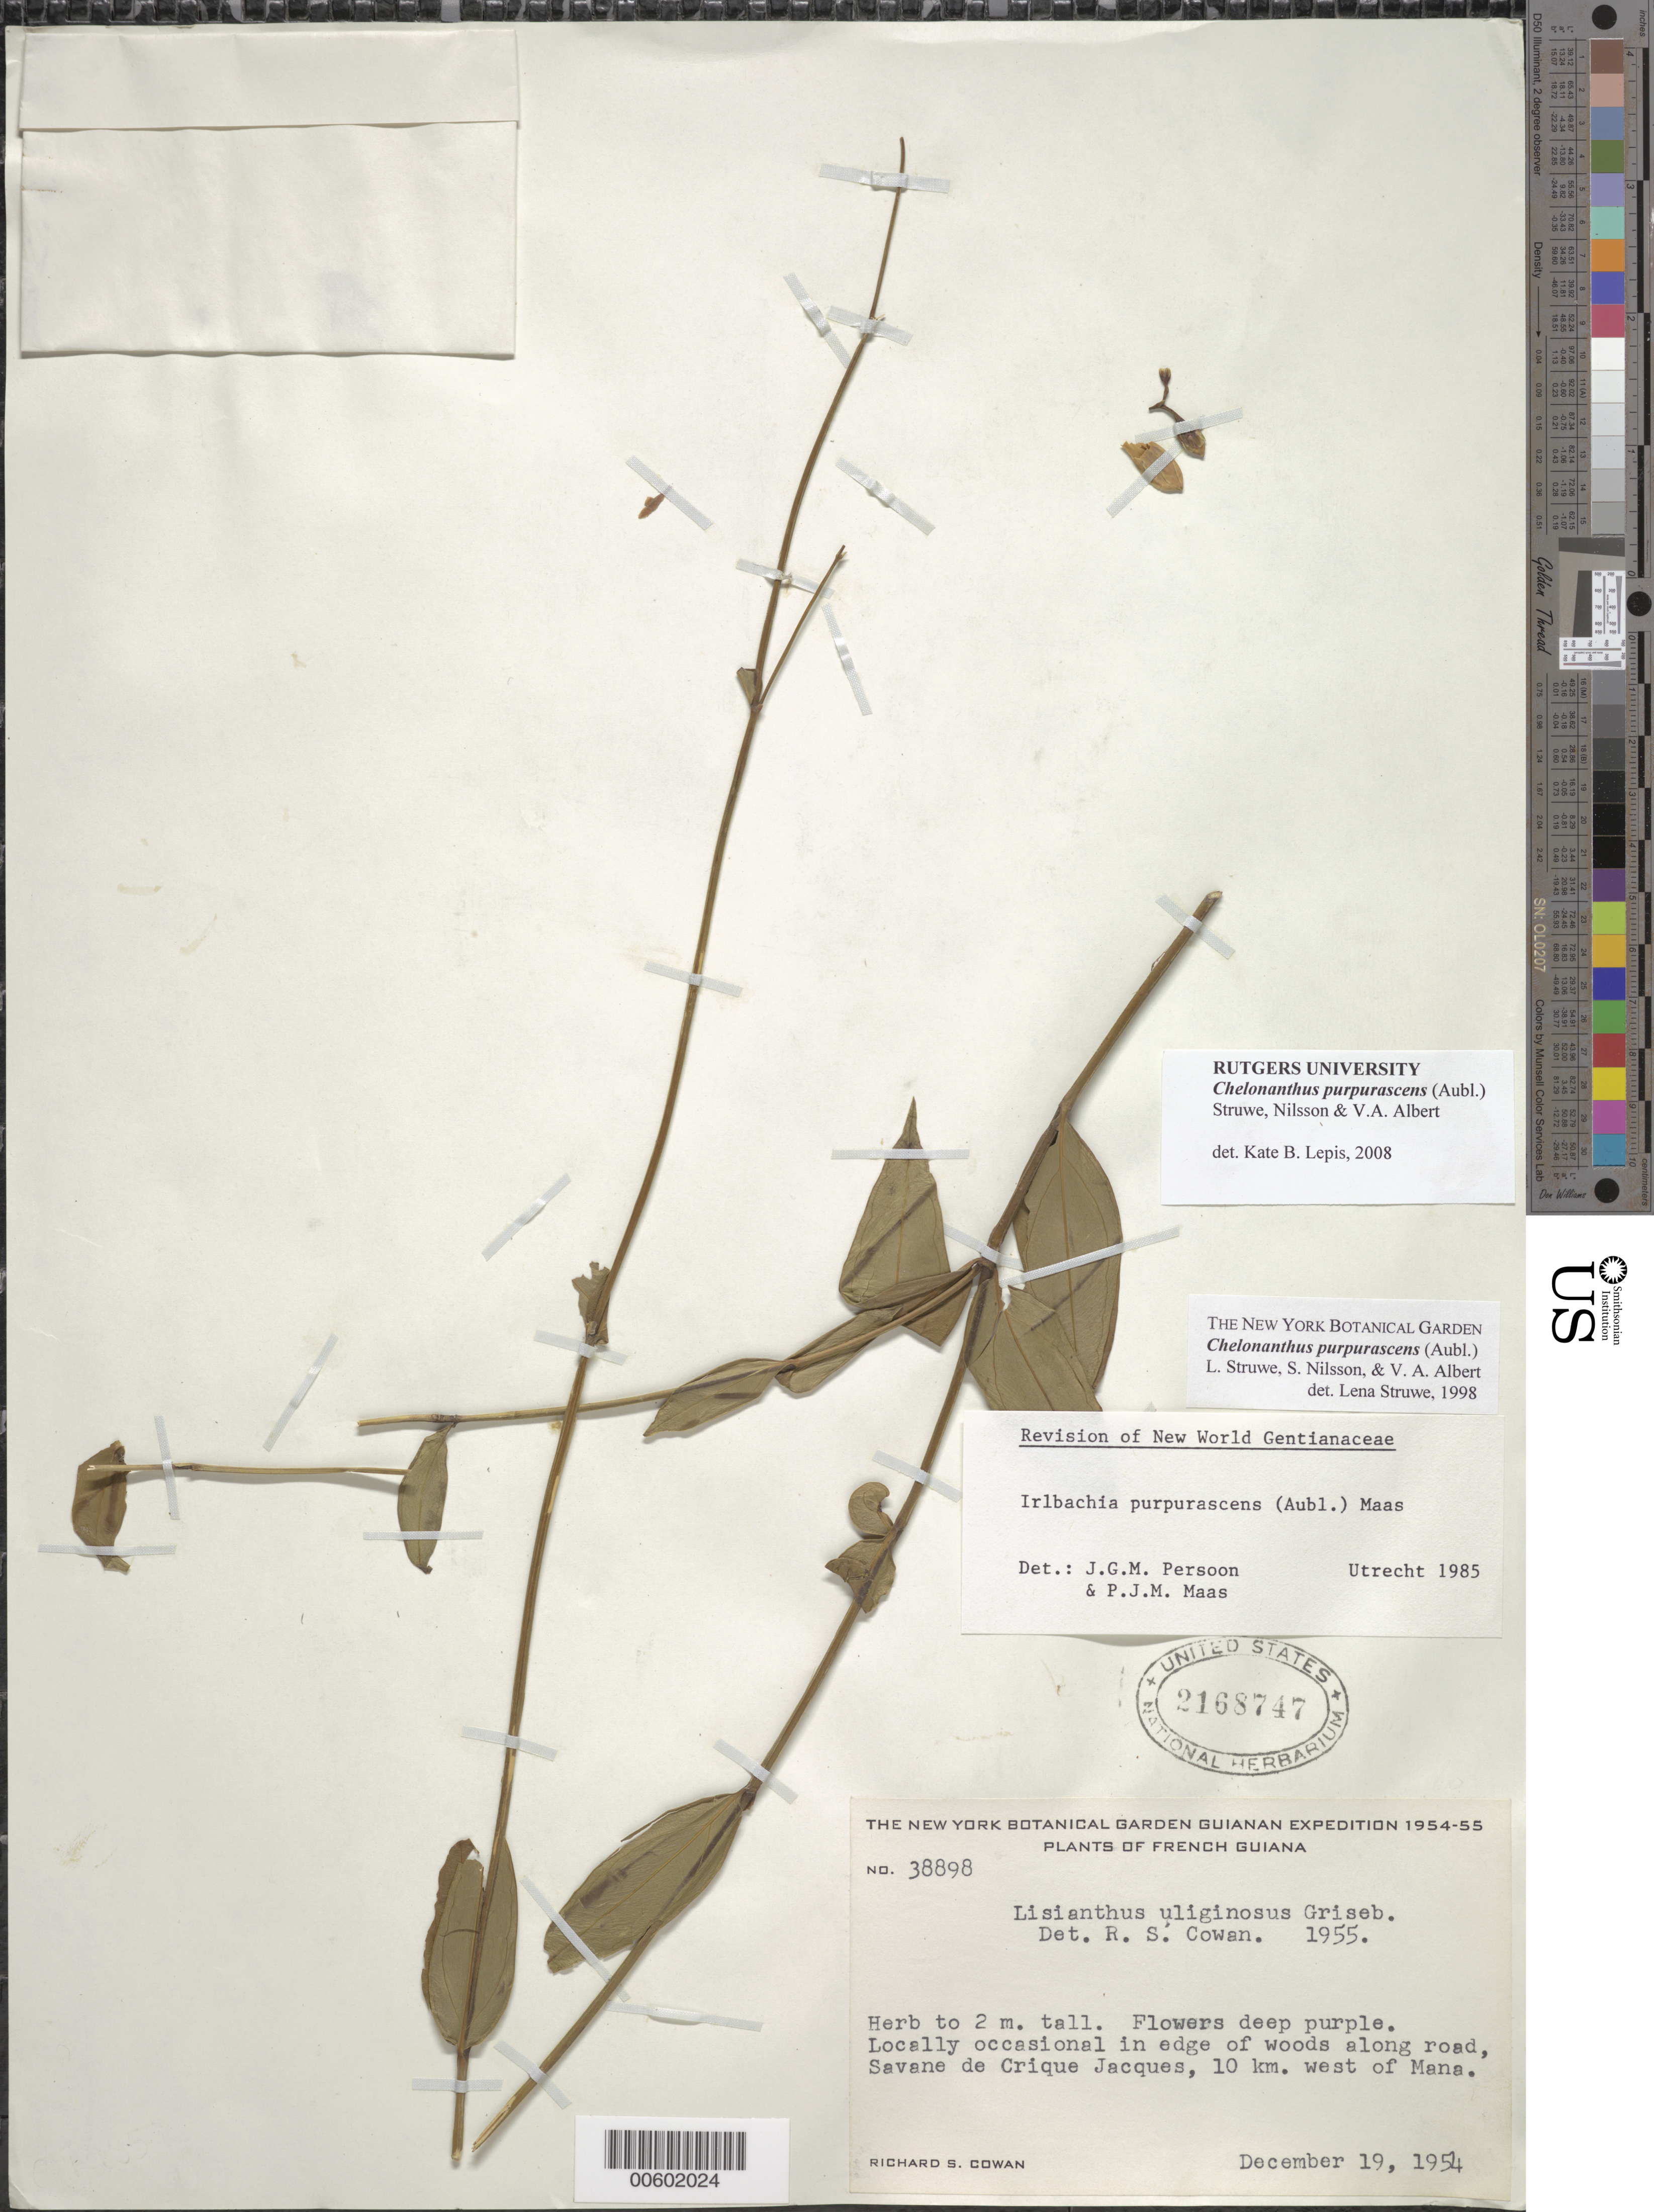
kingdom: Plantae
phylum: Tracheophyta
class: Magnoliopsida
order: Gentianales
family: Gentianaceae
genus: Chelonanthus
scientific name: Chelonanthus purpurascens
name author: (Aubl.) Struwe et al.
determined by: Struwe, L.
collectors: R. S. Cowan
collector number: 38898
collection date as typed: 19-Dec-54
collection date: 1954-12-19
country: French Guiana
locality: Crique Jacques, near St. Laurent, 10 km W of Mana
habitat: Edge of woods along road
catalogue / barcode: US 2168747